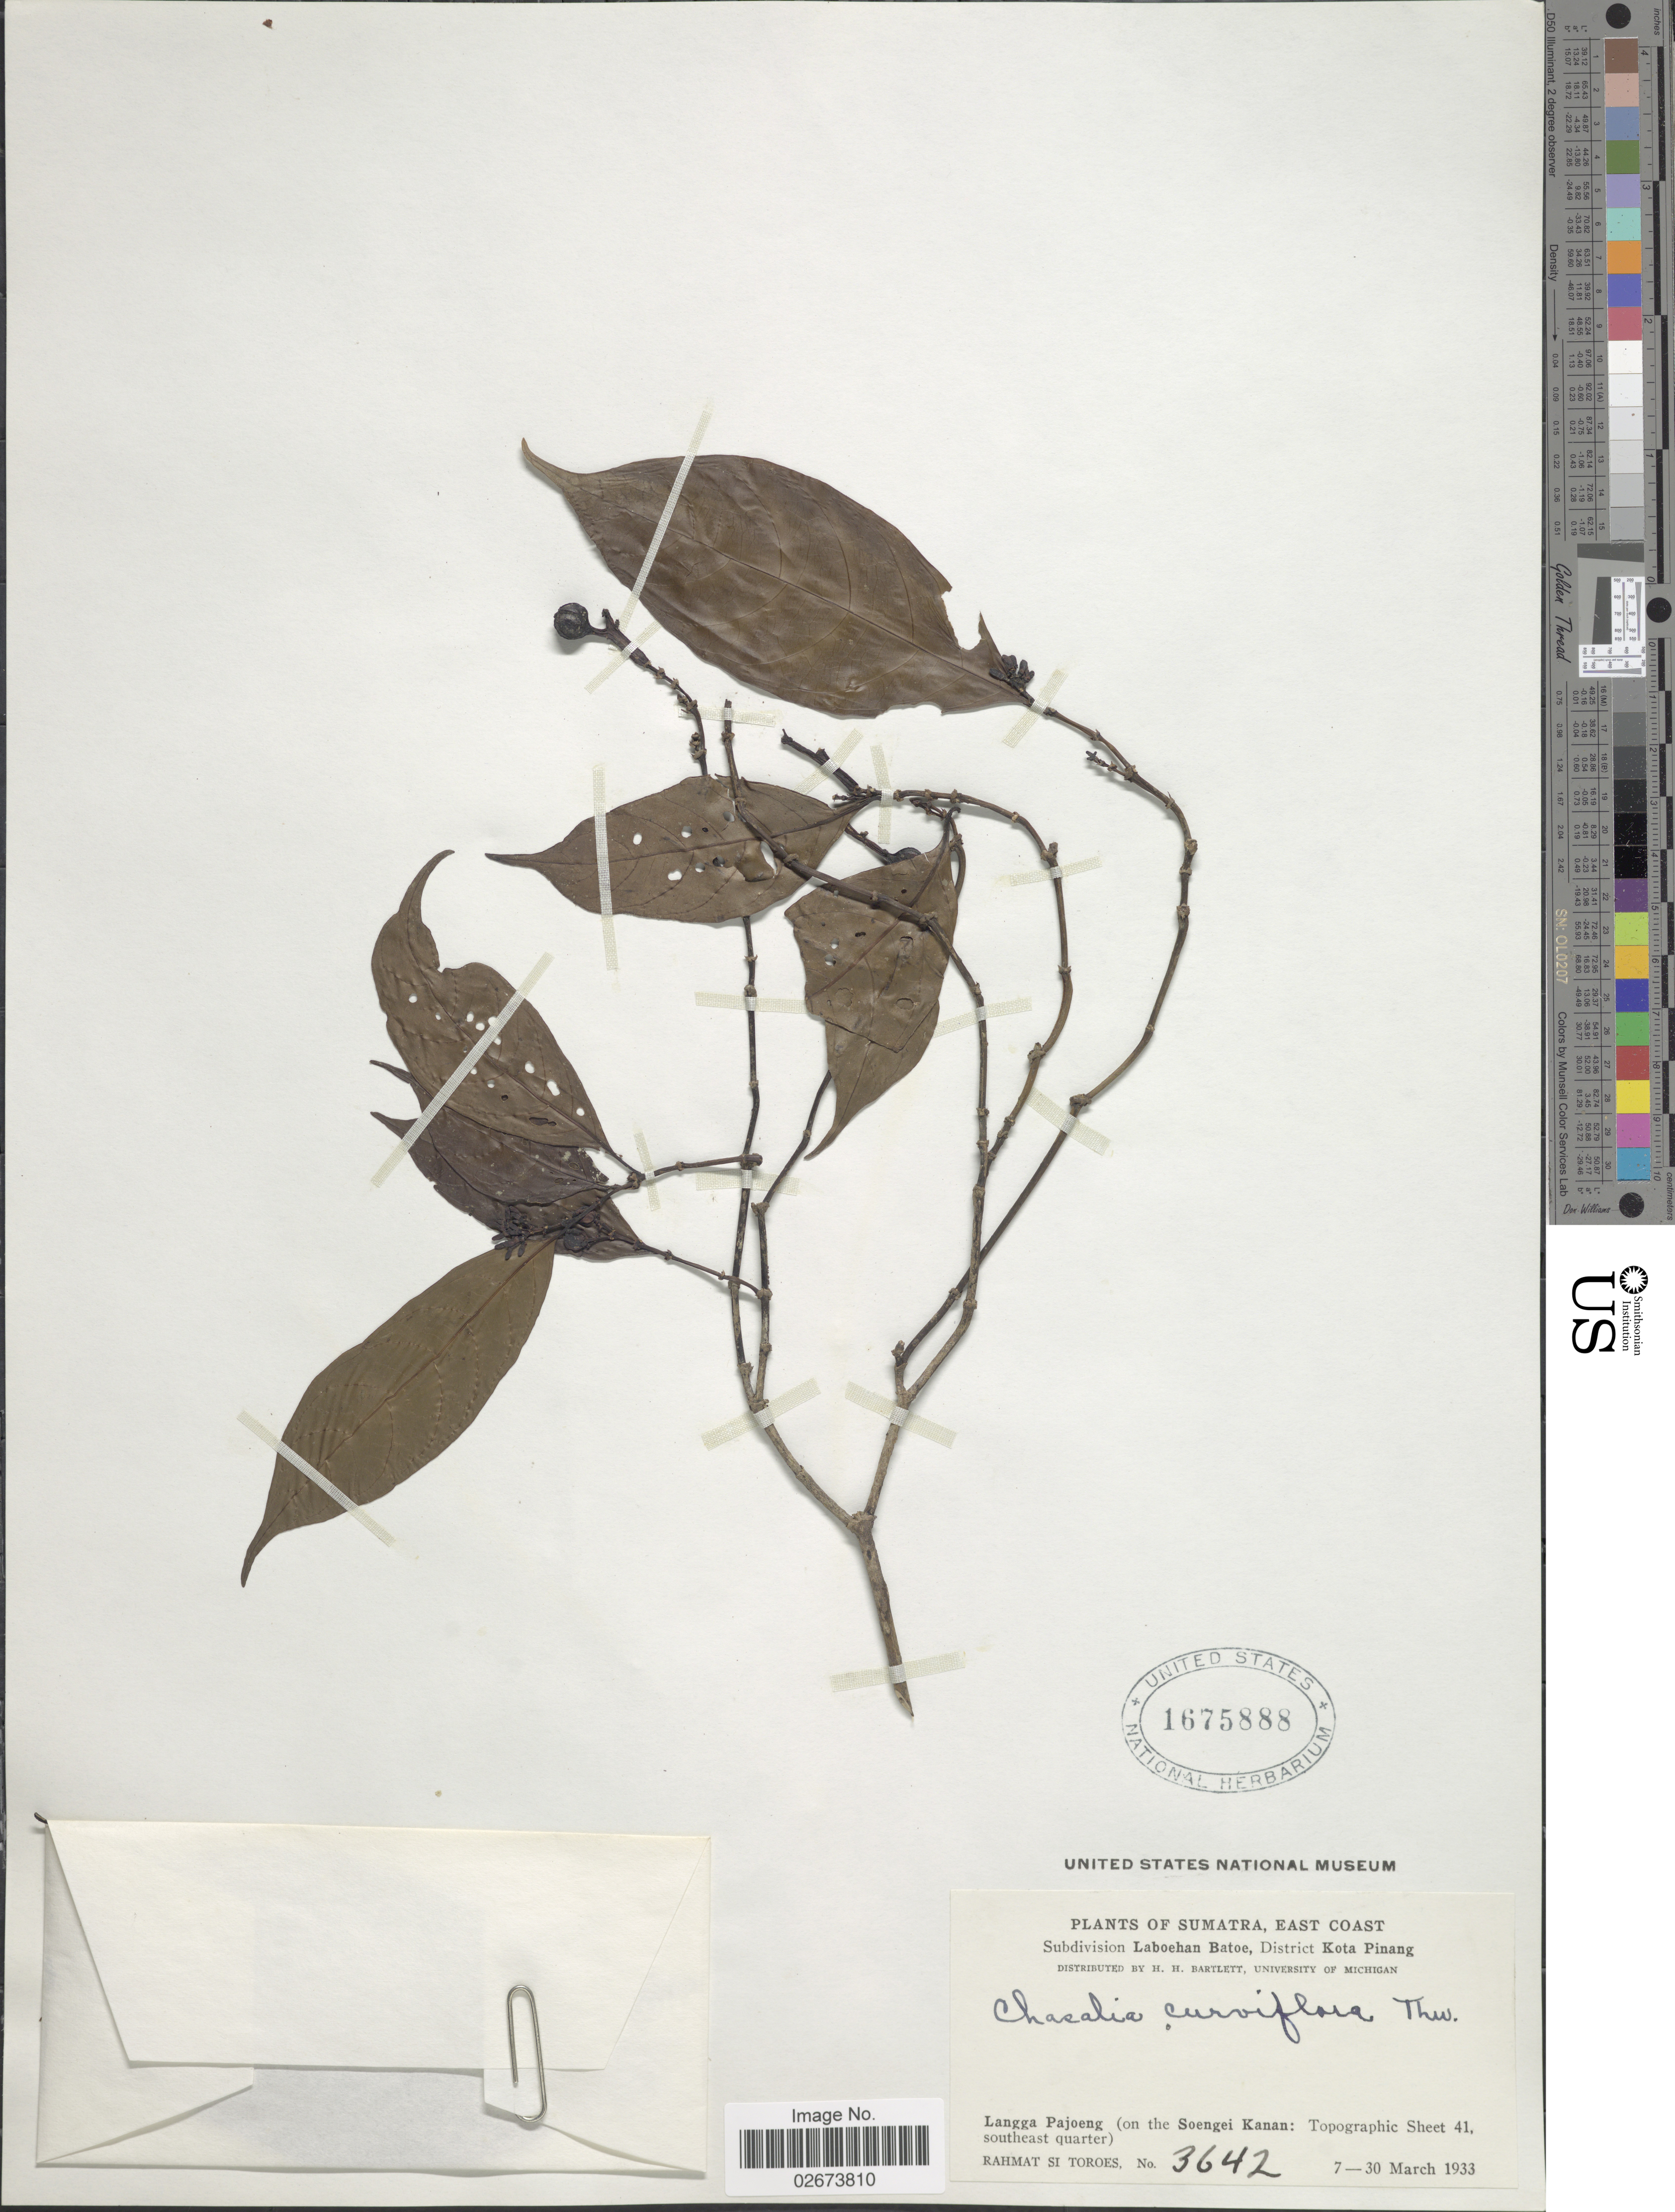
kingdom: Plantae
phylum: Tracheophyta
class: Magnoliopsida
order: Gentianales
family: Rubiaceae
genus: Chassalia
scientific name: Chassalia curviflora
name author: (Wall.) Thwaites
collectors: Rahmat Si Boeea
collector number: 3642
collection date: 1933-03-07/1933-03-30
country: Indonesia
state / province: Sumatra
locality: East Coast, Subdivision Laboehan Batoe, District Kota Pinang, Langga Pajoeng (on the Soengei Kanan: Topographic Sheet 41, southeast quarter).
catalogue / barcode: US 1675888